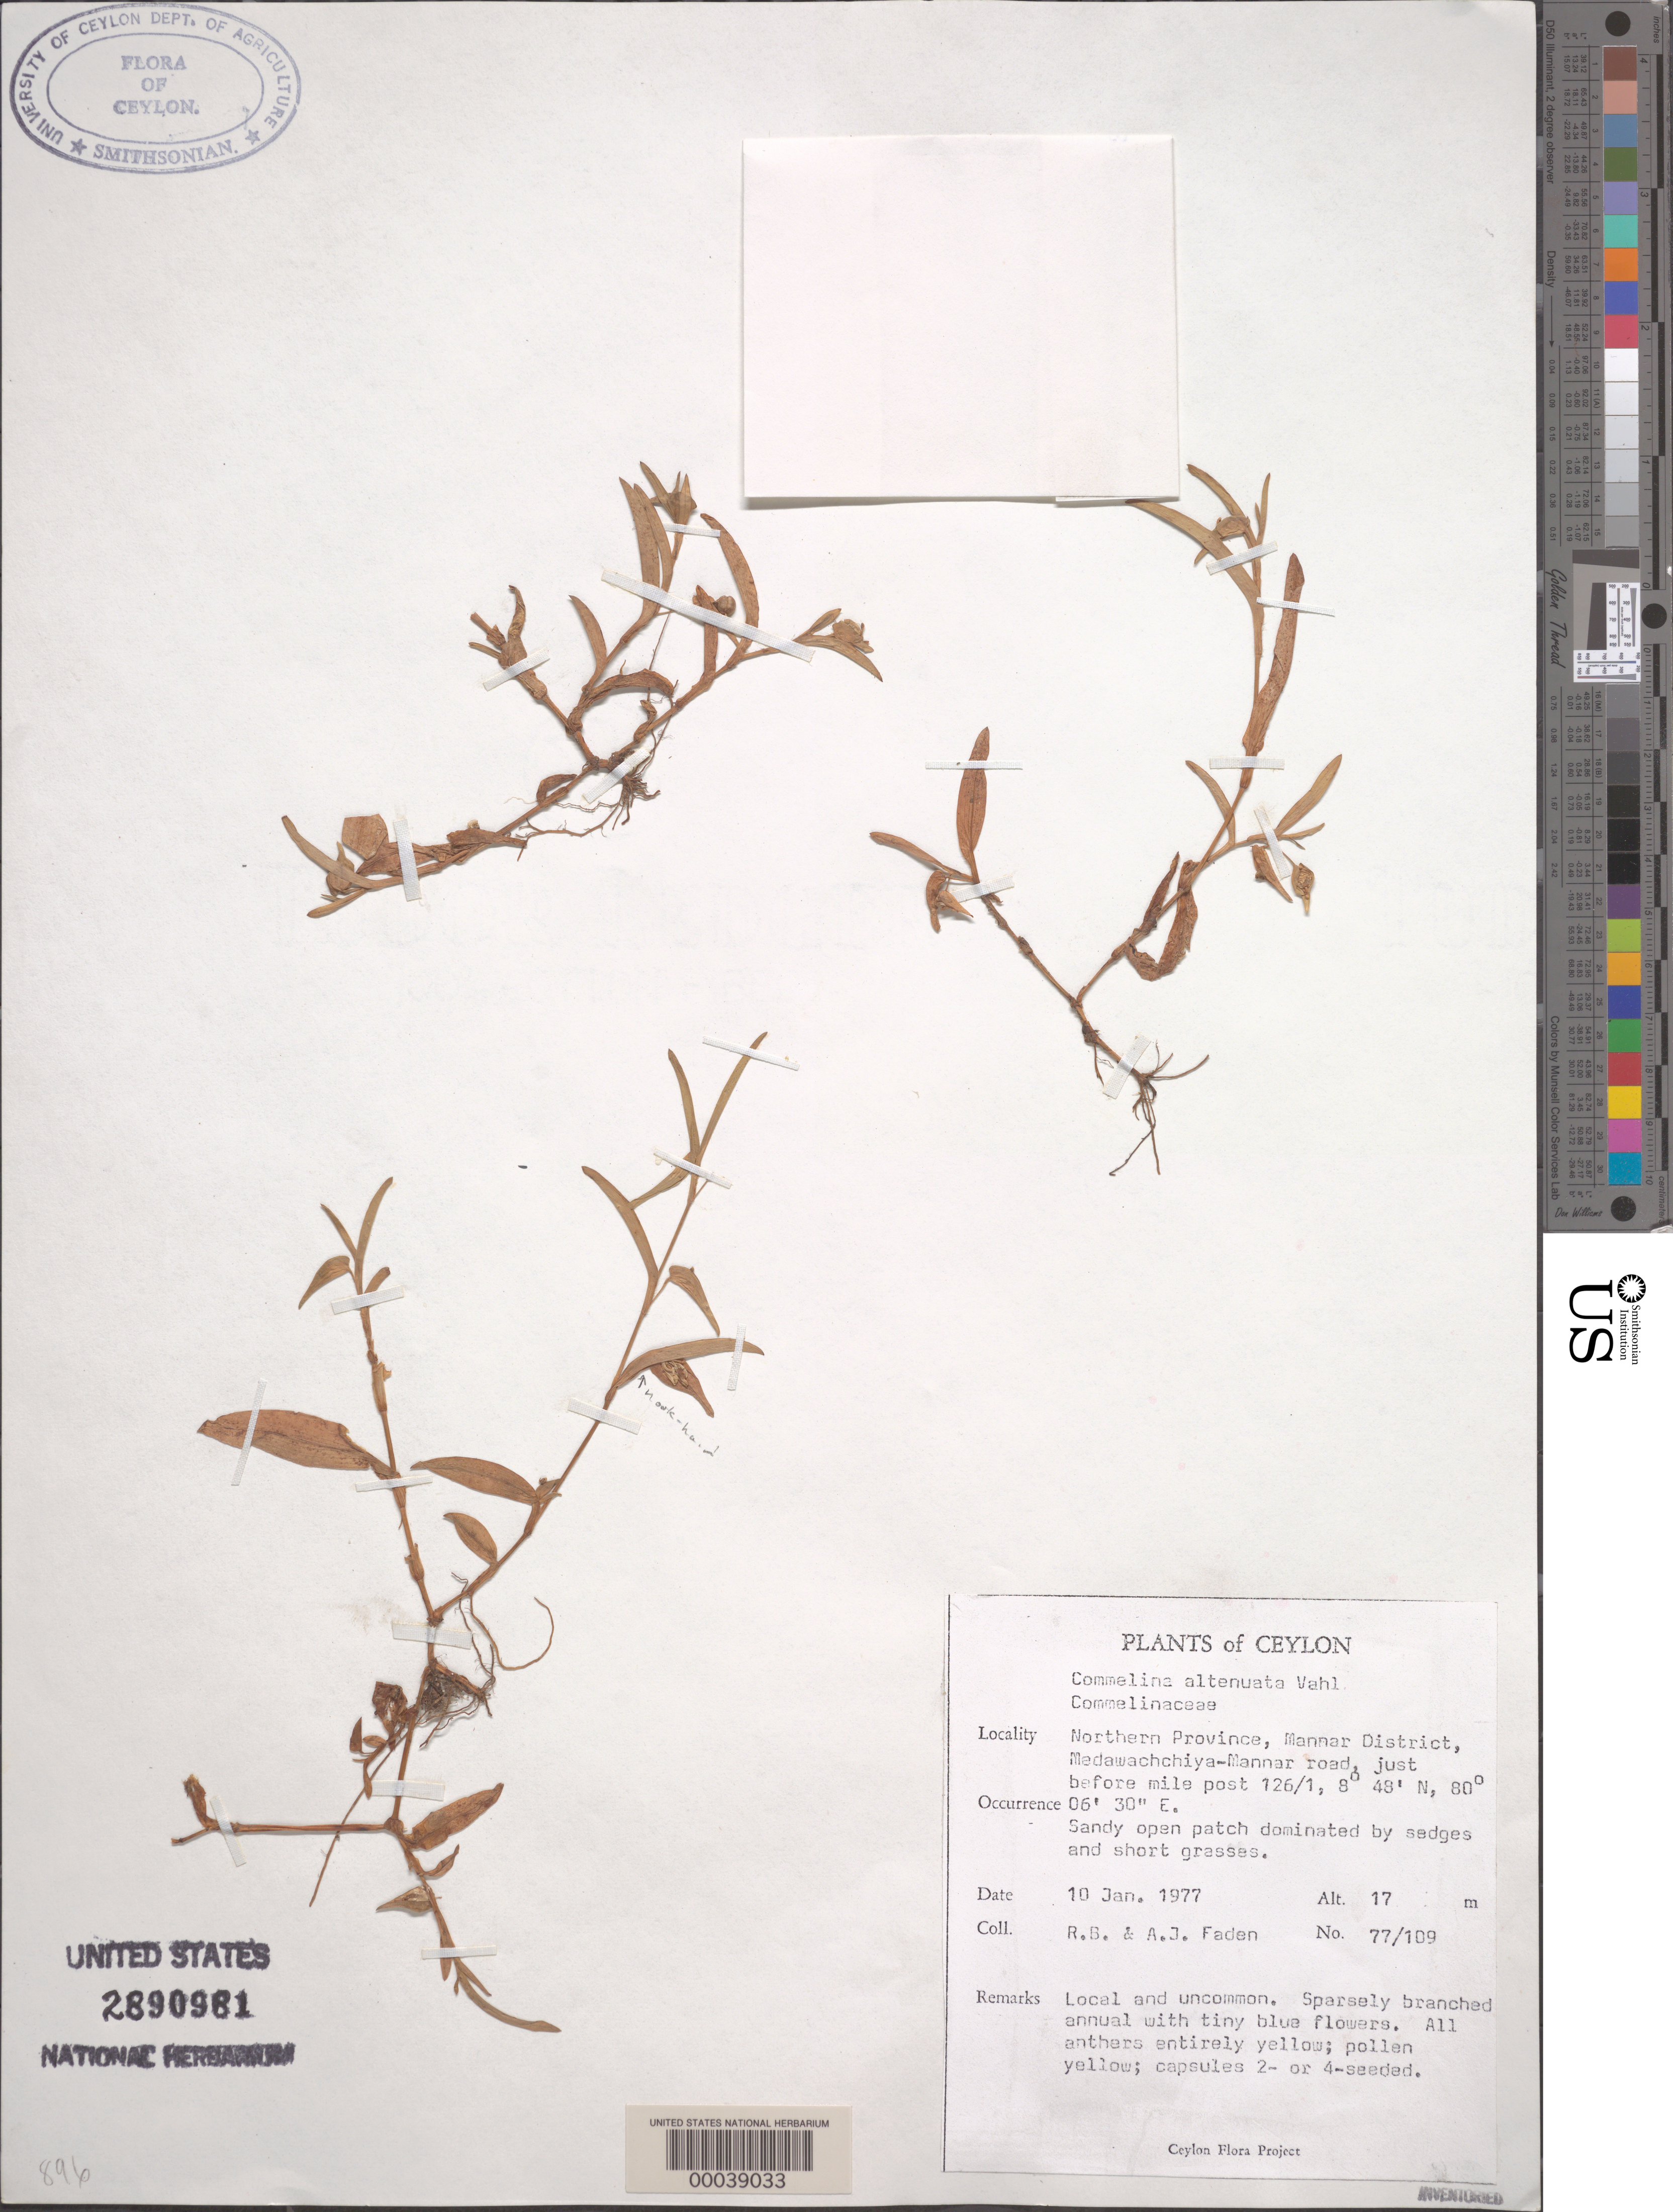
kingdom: Plantae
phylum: Tracheophyta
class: Liliopsida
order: Commelinales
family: Commelinaceae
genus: Commelina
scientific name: Commelina attenuata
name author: J. Koenig ex Vahl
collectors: R. B. Faden & A. J. Faden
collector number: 771109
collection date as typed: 10 Jan 1977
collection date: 1977-01-10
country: Sri Lanka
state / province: Northern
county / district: Mannar Dist.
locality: Medawachchiya-mannar road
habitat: Sandy soil, open patch of sedge and short grass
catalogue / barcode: US 2890981